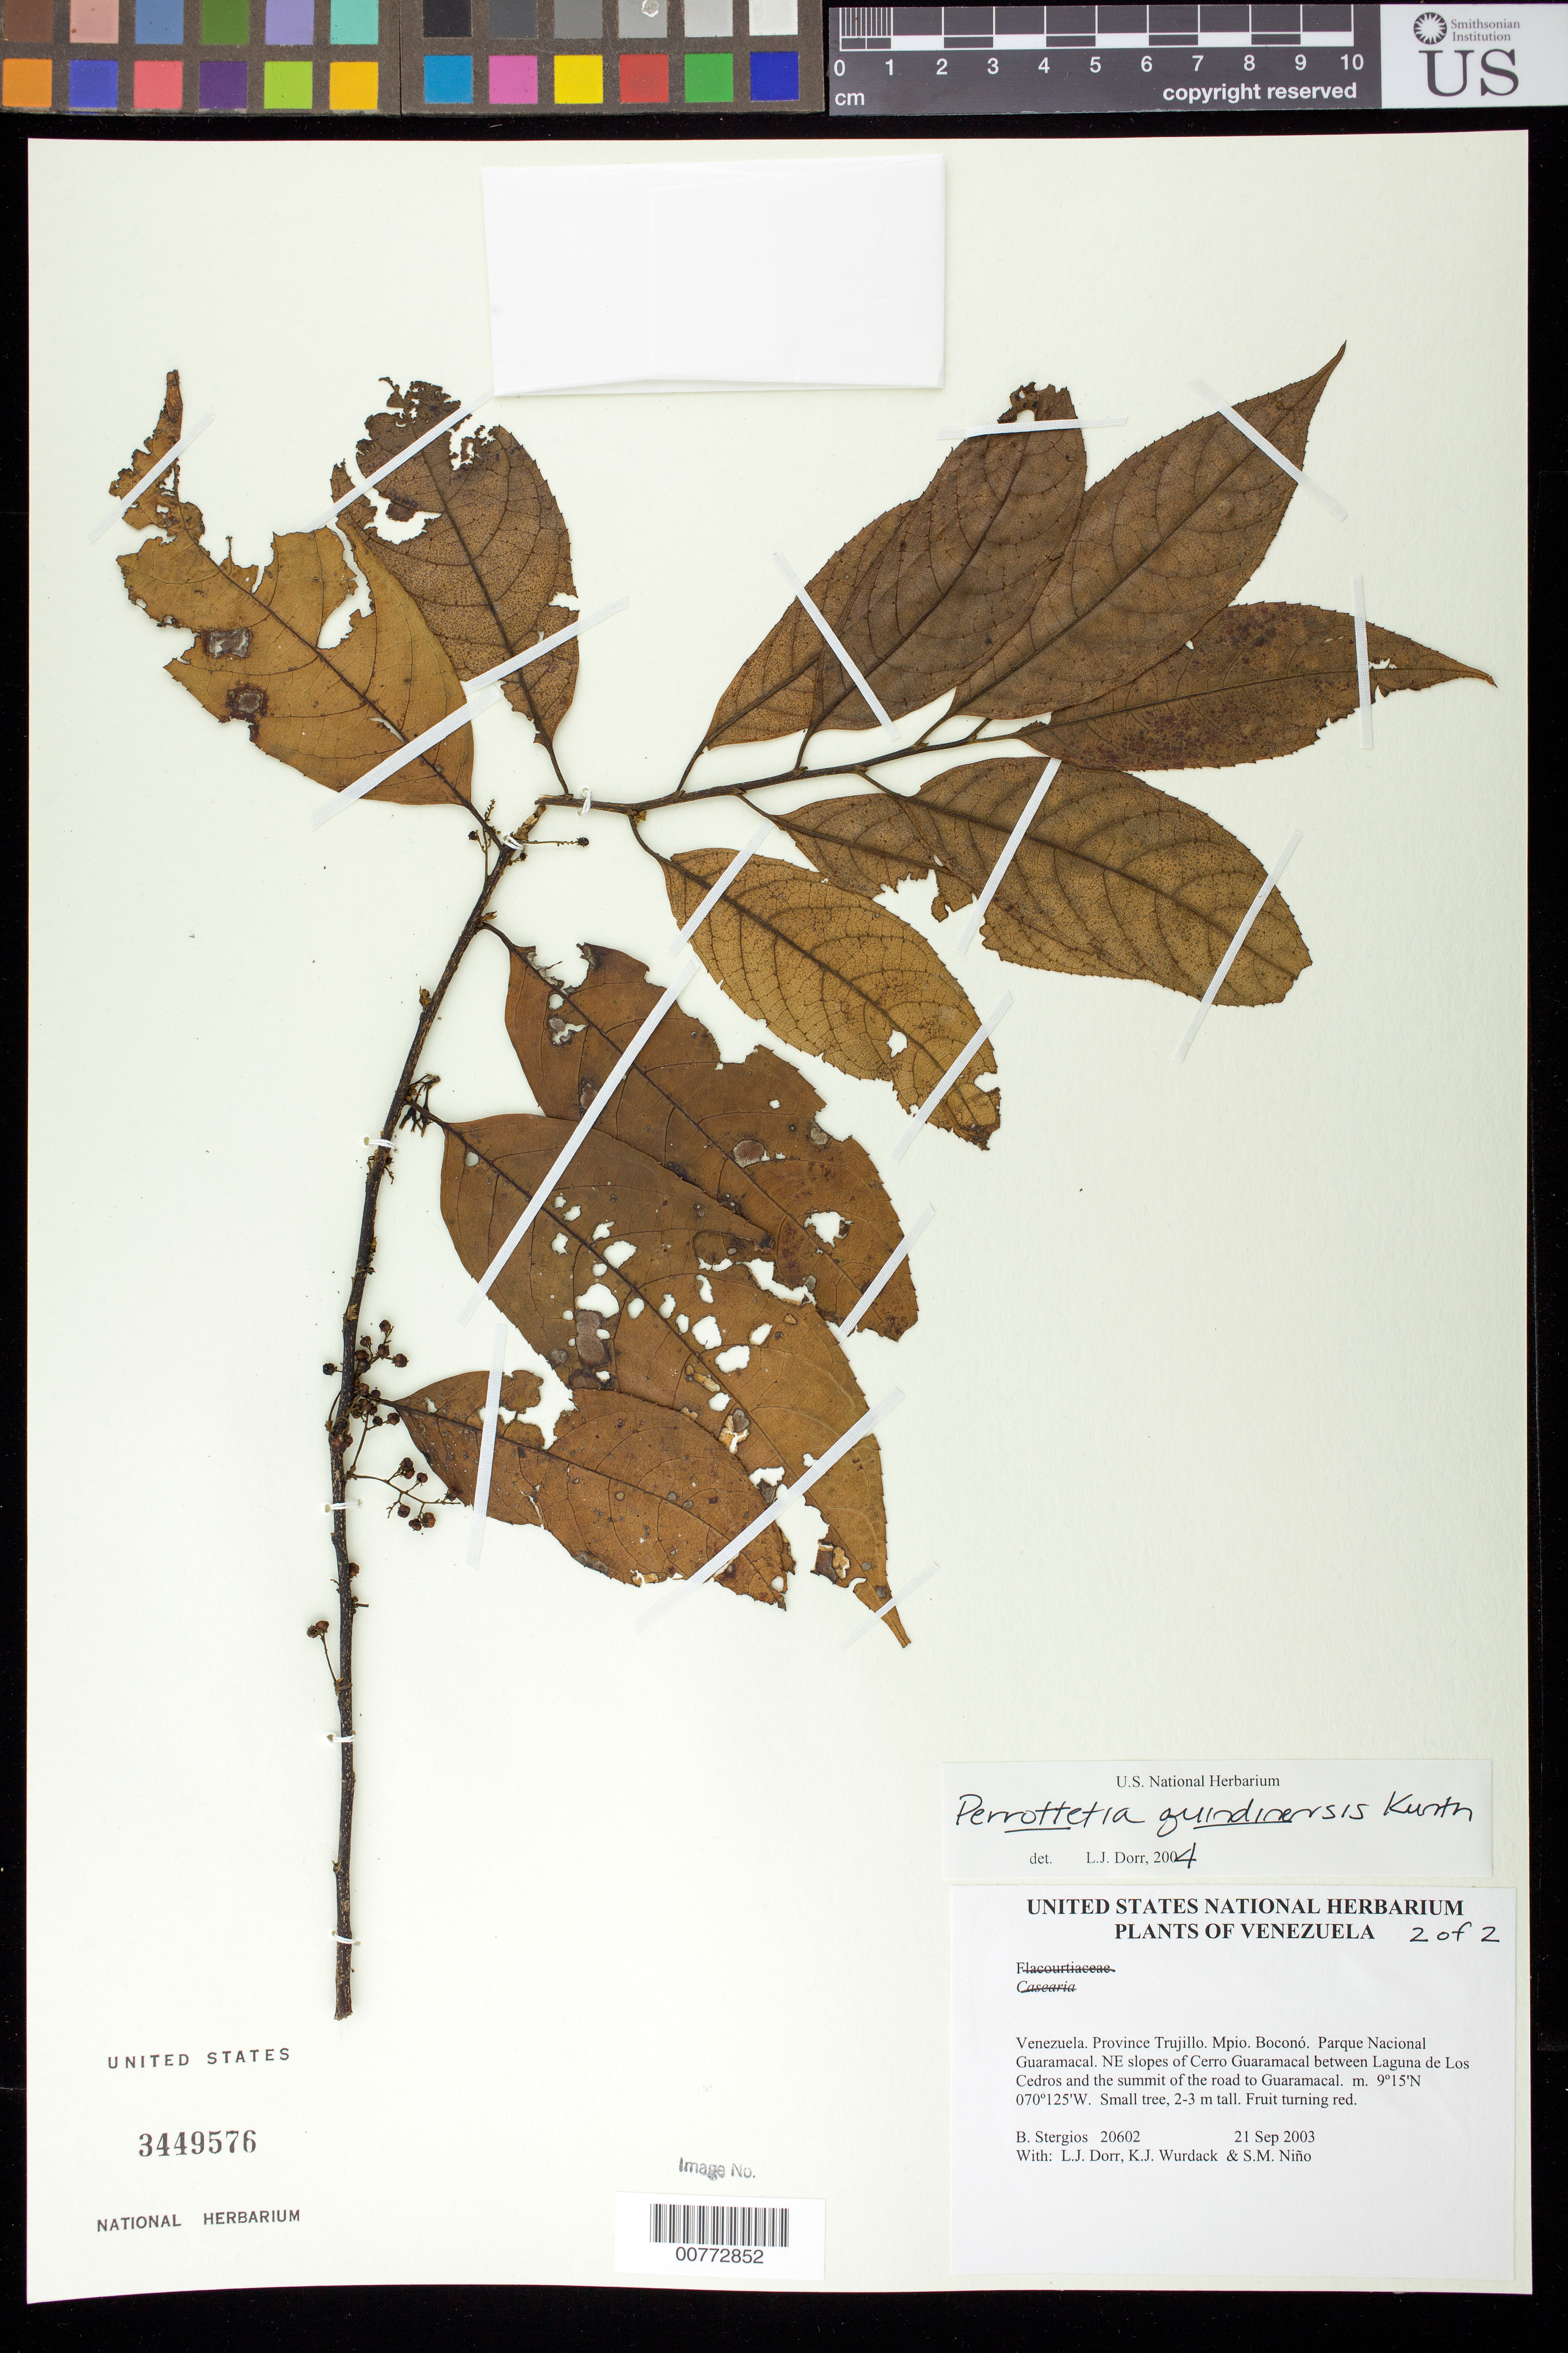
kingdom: Plantae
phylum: Tracheophyta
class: Magnoliopsida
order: Huerteales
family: Dipentodontaceae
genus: Perrottetia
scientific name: Perrottetia quinduensis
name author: Kunth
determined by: Dorr, L. J., (BOT), Smithsonian Institution - National Museum of Natural History (UNITED STATES)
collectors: B. G. Stergios, L. J. Dorr, K. Wurdack & S. M. Niño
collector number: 20602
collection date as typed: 21 Sep 2003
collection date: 2003-09-21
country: Venezuela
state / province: Trujillo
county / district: Boconó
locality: Parque Nacional Guaramacal. NE slopes of Cerro Guaramacal between Laguna de Los Cedros and the summit of the road to Guaramacal.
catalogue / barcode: US 3449576